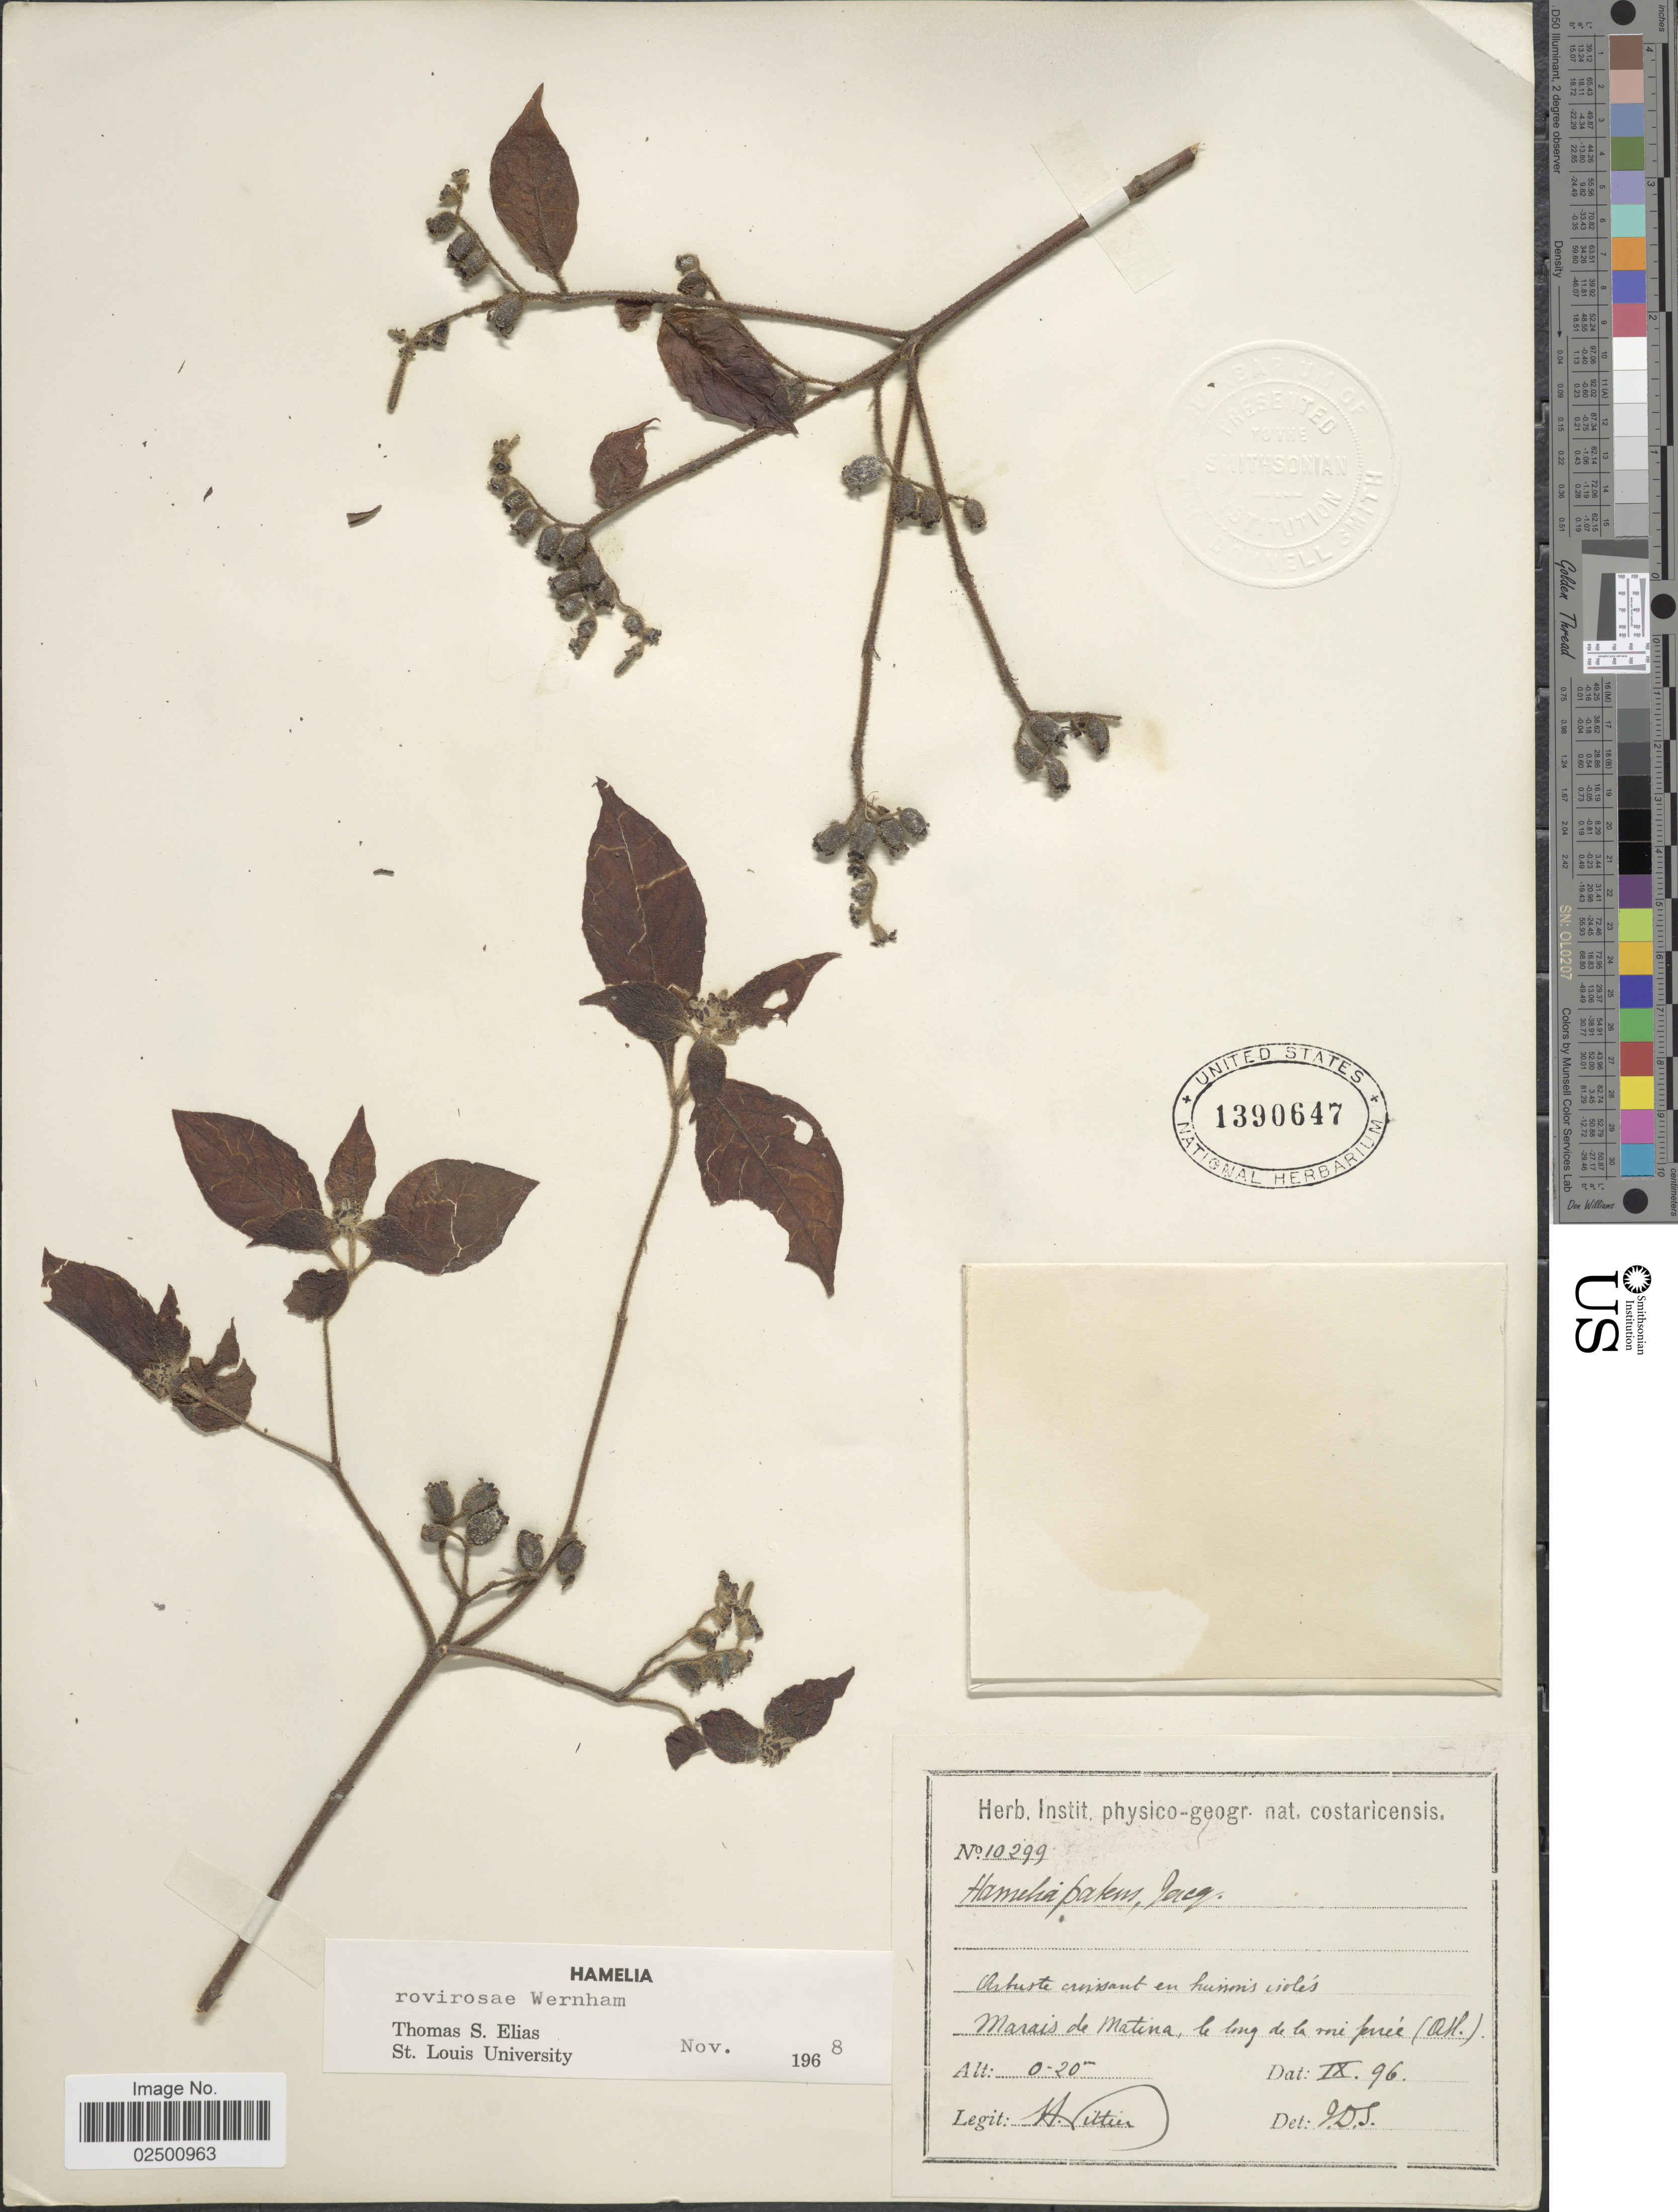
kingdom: Plantae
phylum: Tracheophyta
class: Magnoliopsida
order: Gentianales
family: Rubiaceae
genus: Hamelia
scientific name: Hamelia rovirosae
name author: Wernham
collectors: H. F. Pittier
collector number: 10299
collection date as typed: Transcribed d/m/y: /9/96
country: Costa Rica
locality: Marais de Matina, le long de la voie pree (Atl.).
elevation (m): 0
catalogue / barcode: US 1390647